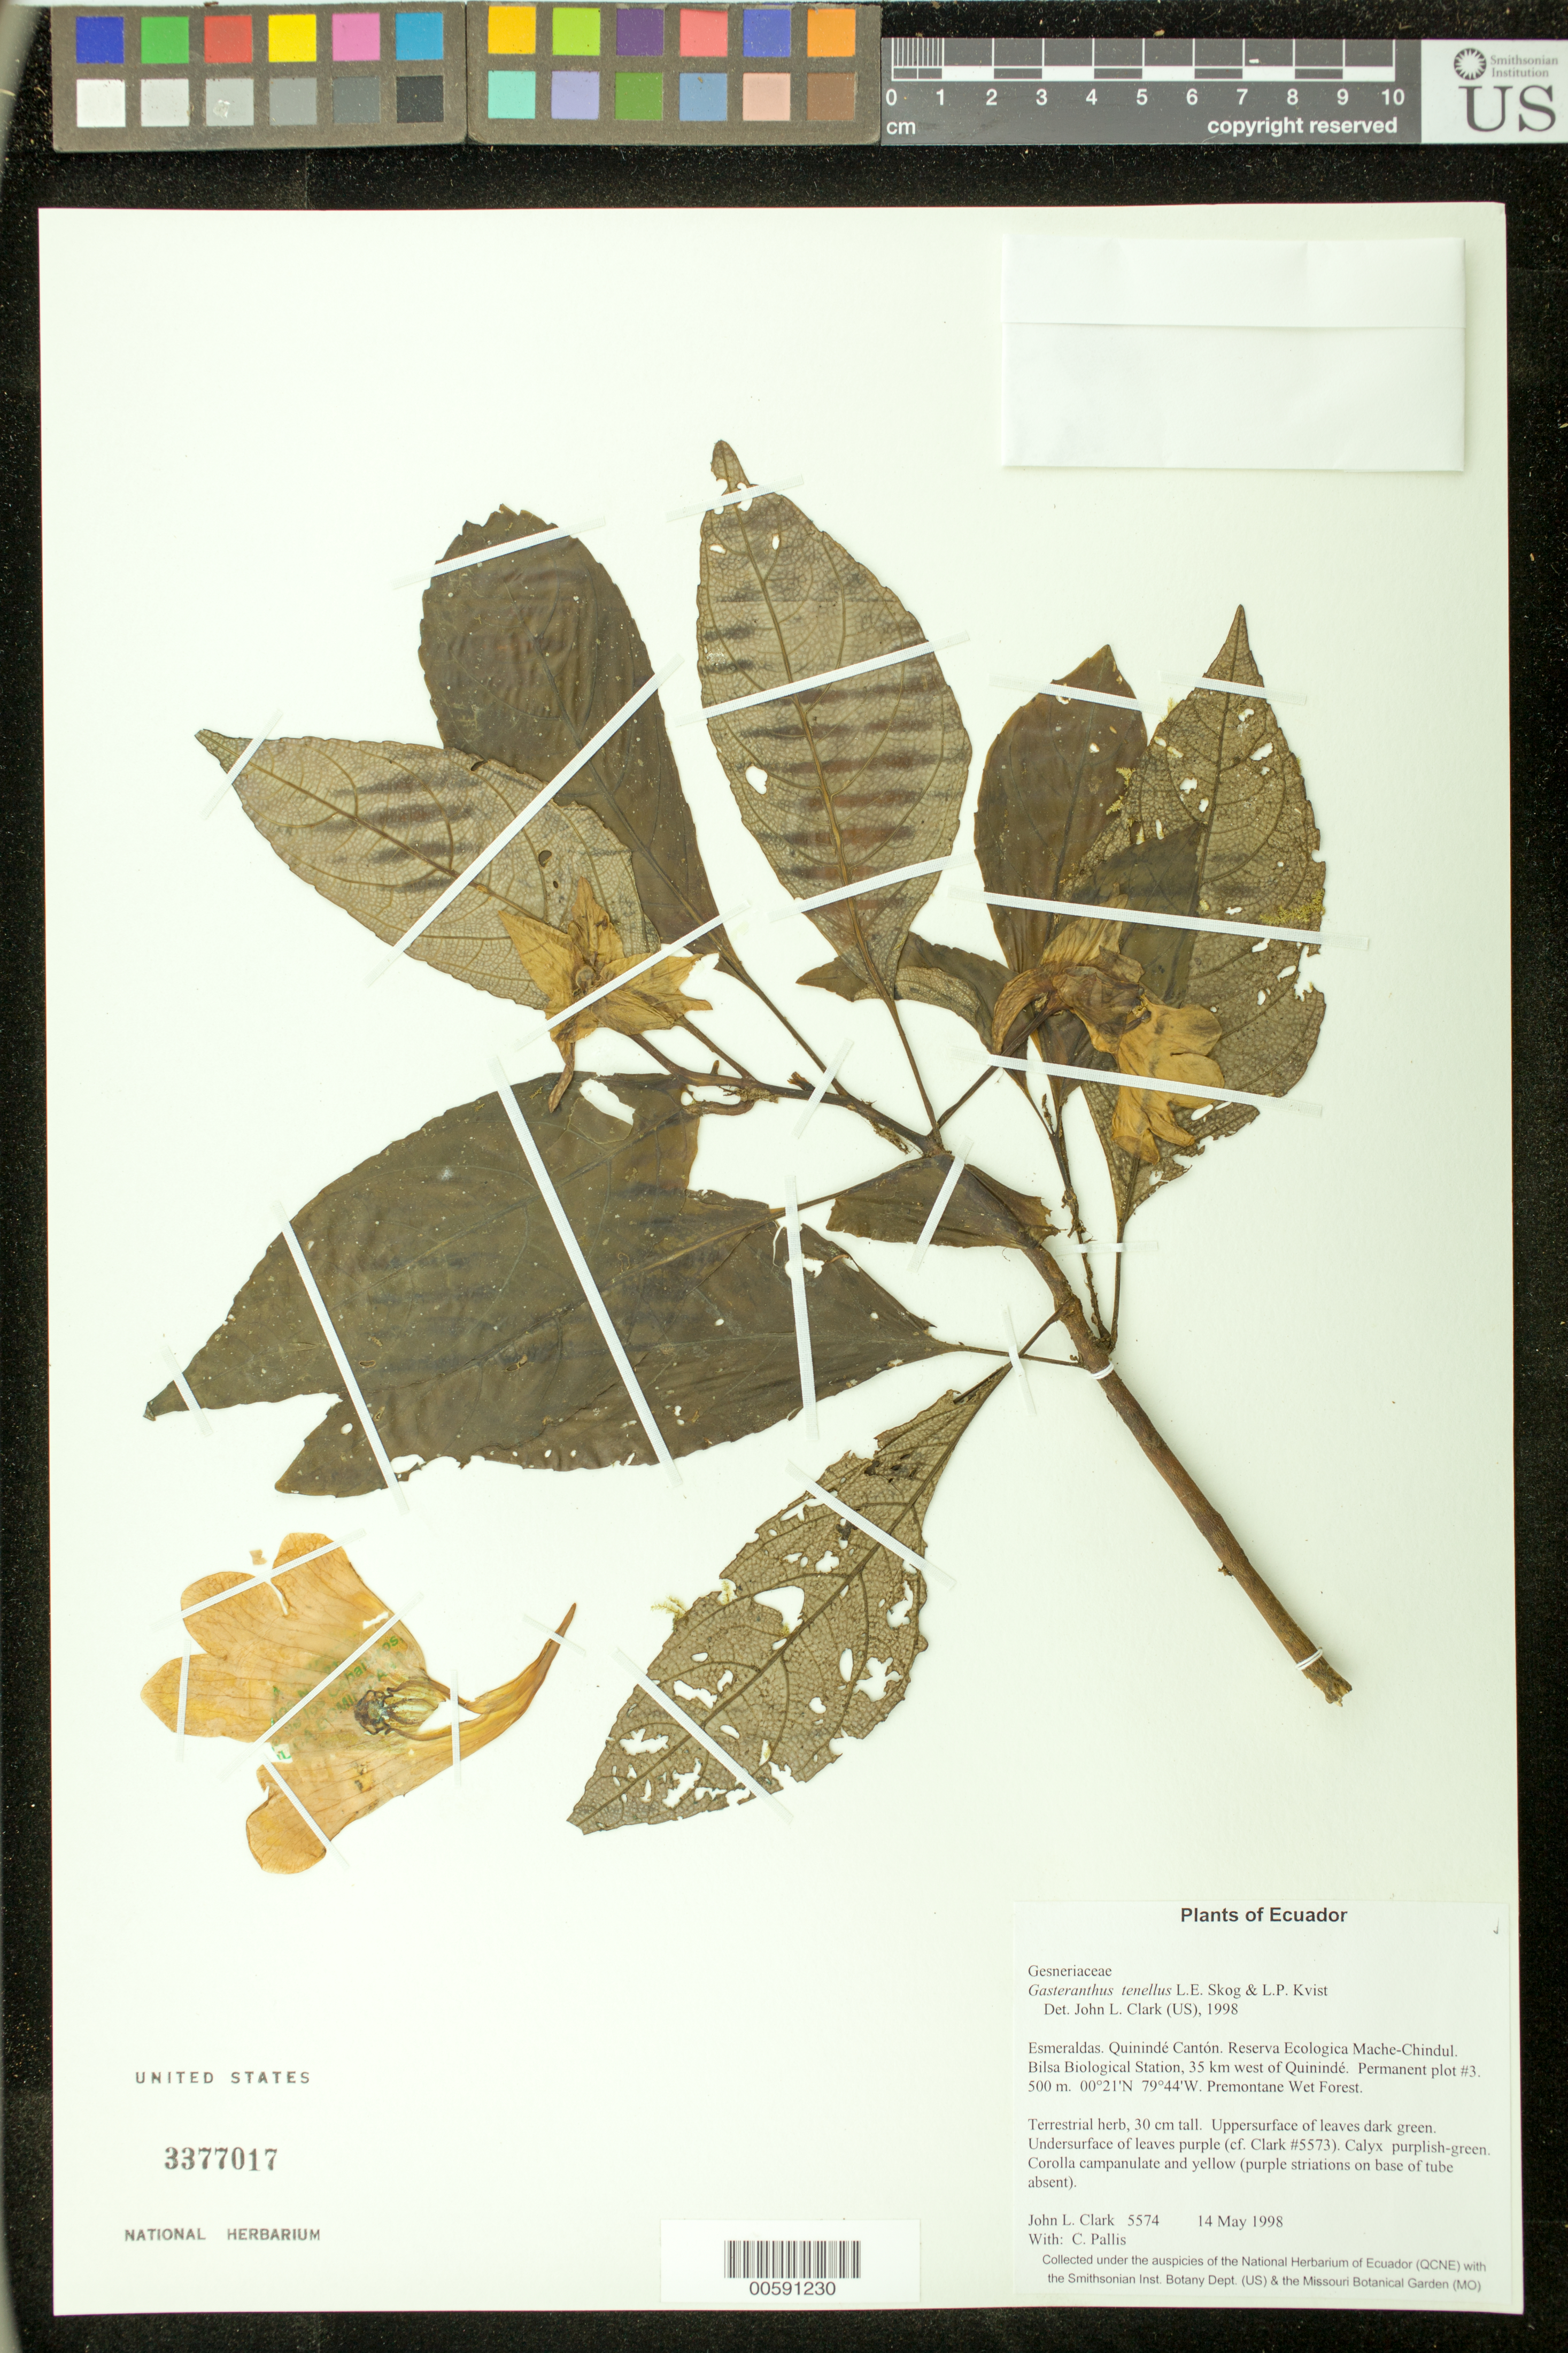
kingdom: Plantae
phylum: Tracheophyta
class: Magnoliopsida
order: Lamiales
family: Gesneriaceae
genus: Gasteranthus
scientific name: Gasteranthus tenellus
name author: L.E. Skog & L.P. Kvist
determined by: Clark, J. L., (SEL), The Marie Selby Botanical Garden (UNITED STATES)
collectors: J. L. Clark & C. Pallis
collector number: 5574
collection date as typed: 14 May 1998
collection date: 1998-05-14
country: Ecuador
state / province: Esmeraldas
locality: Quinindé Cantón. Reserva Ecologica Mache-Chindul. Bilsa Biological Station, 35 km west of Quinindé. Permanent plot #3.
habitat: Premontane Wet Forest.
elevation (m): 500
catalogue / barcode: US 3377017